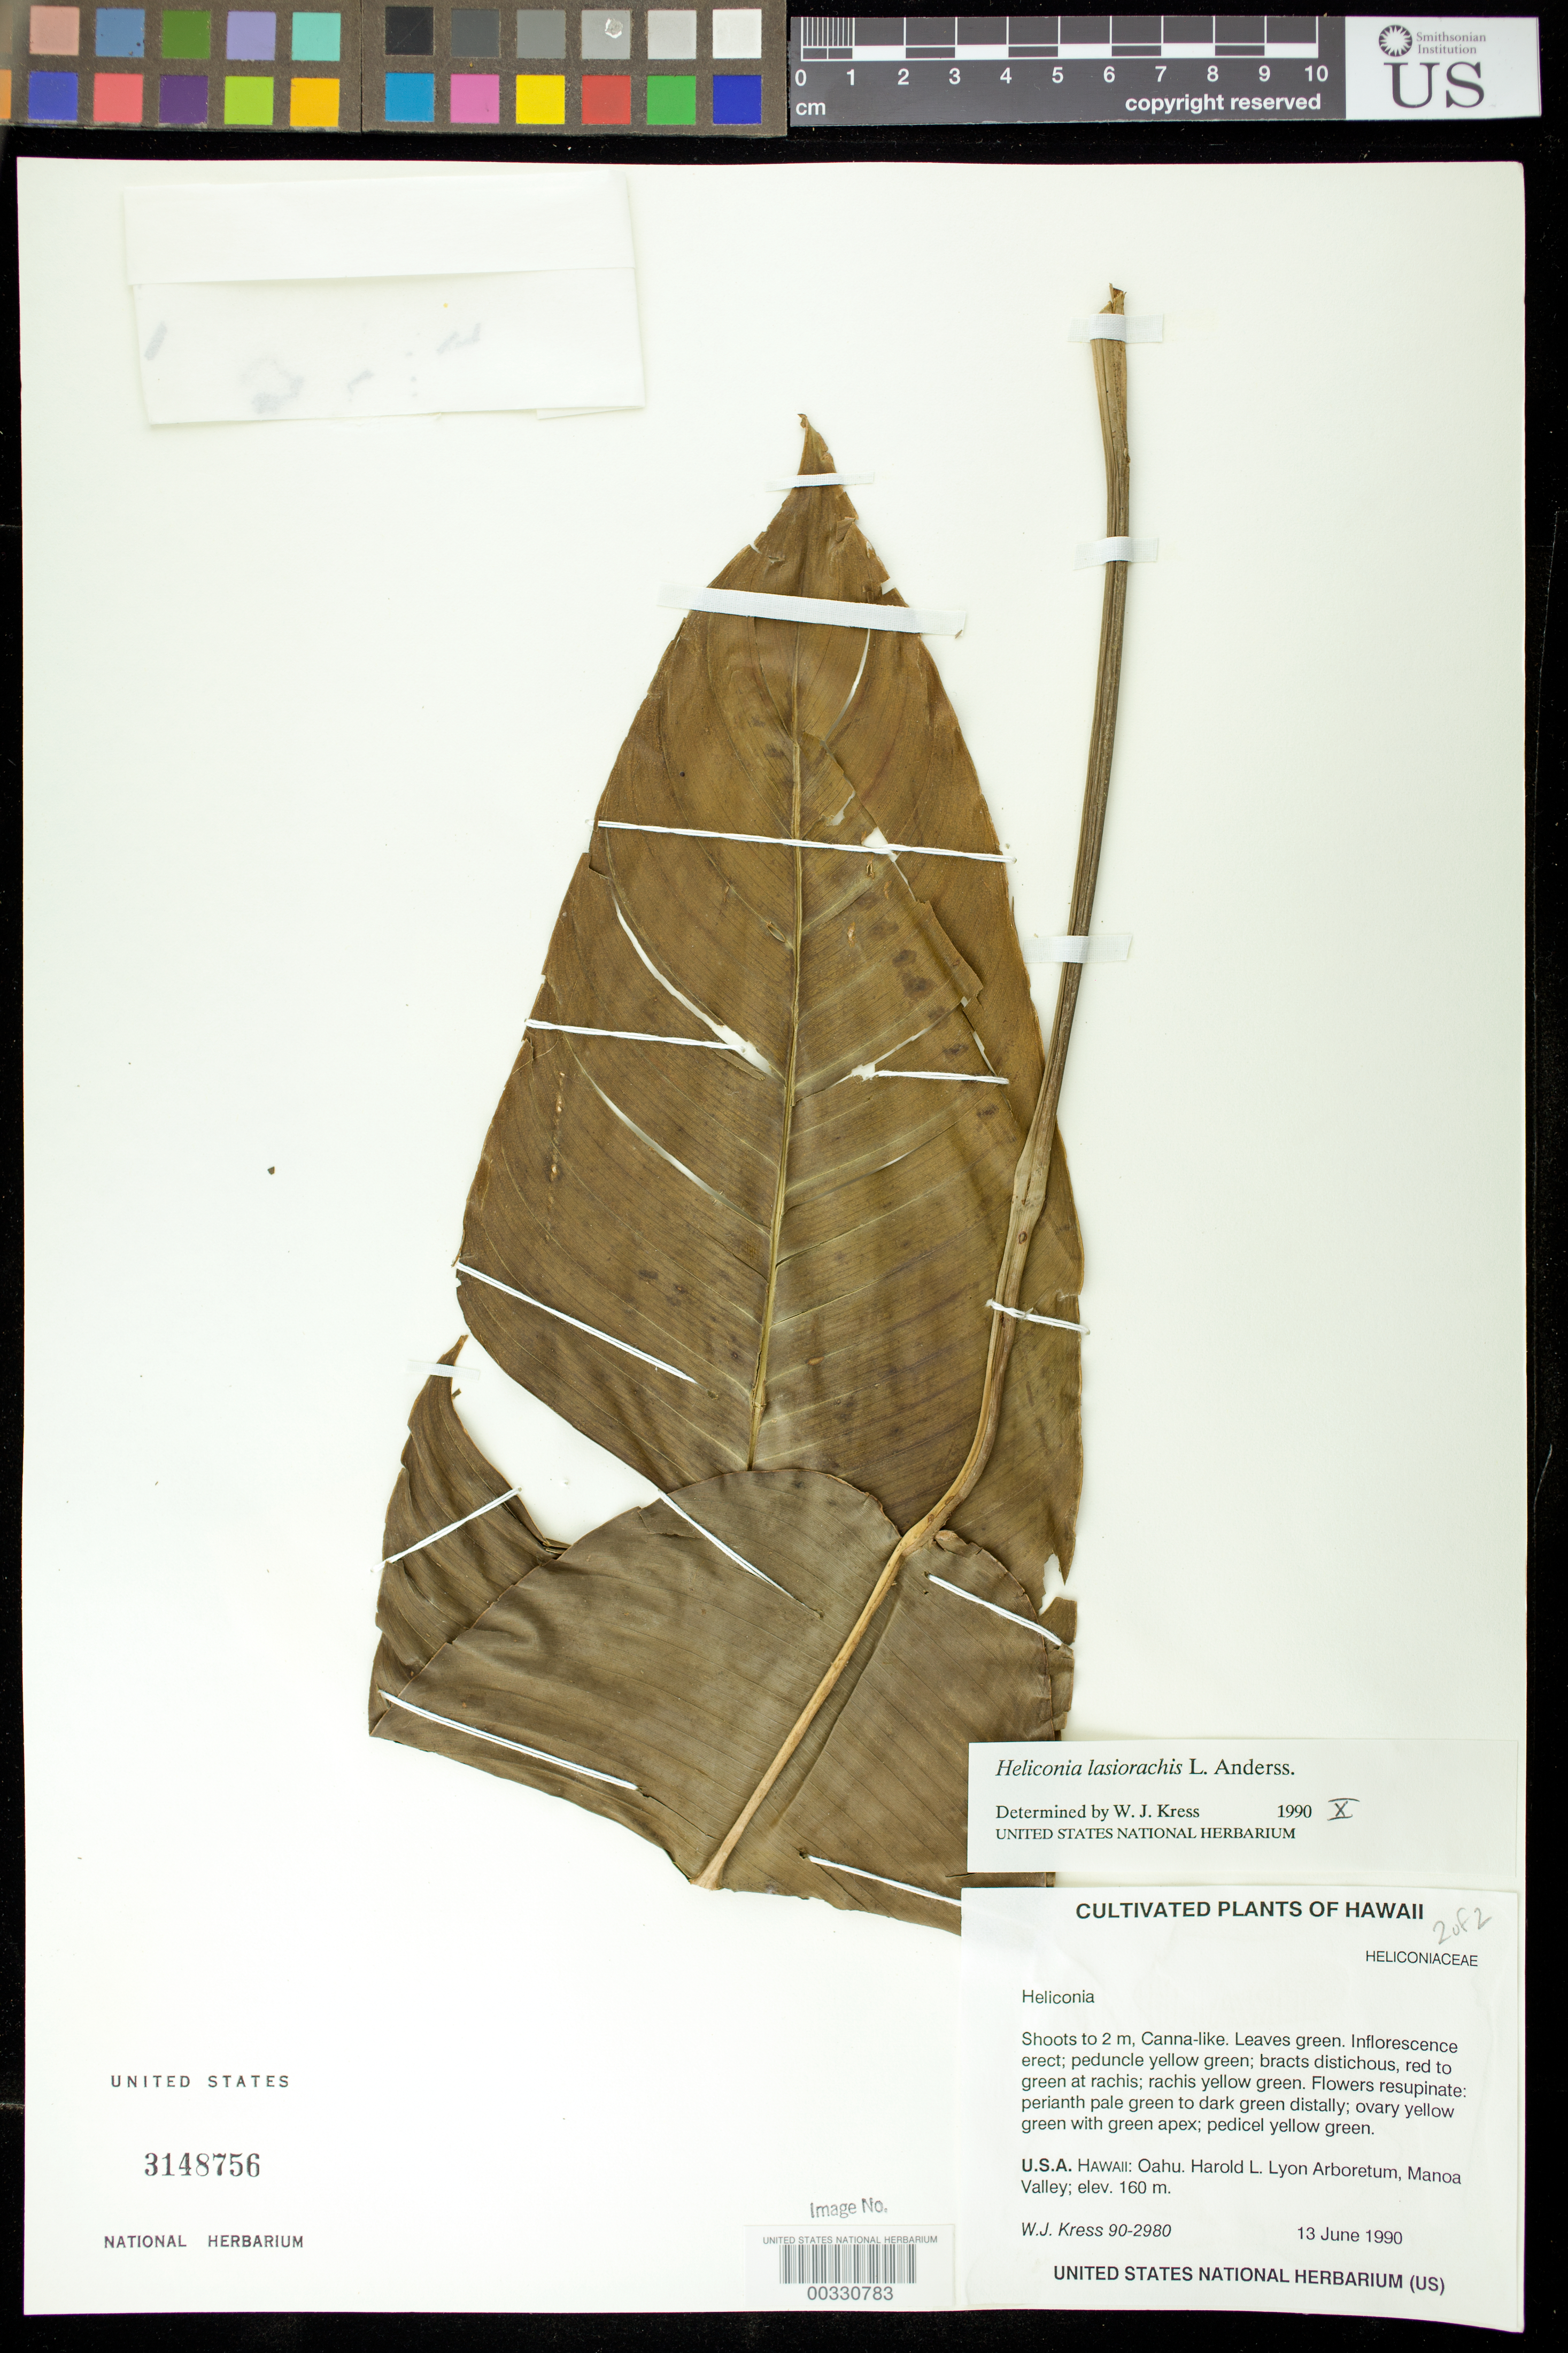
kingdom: Plantae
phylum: Tracheophyta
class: Liliopsida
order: Zingiberales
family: Heliconiaceae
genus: Heliconia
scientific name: Heliconia lasiorachis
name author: L. Andersson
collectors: W. J. Kress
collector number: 90-2980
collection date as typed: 13 Jun 1990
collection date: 1990-06-13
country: United States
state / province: Hawaii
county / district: Honolulu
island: Oahu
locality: Lyon Arboretum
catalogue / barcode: US 3148756